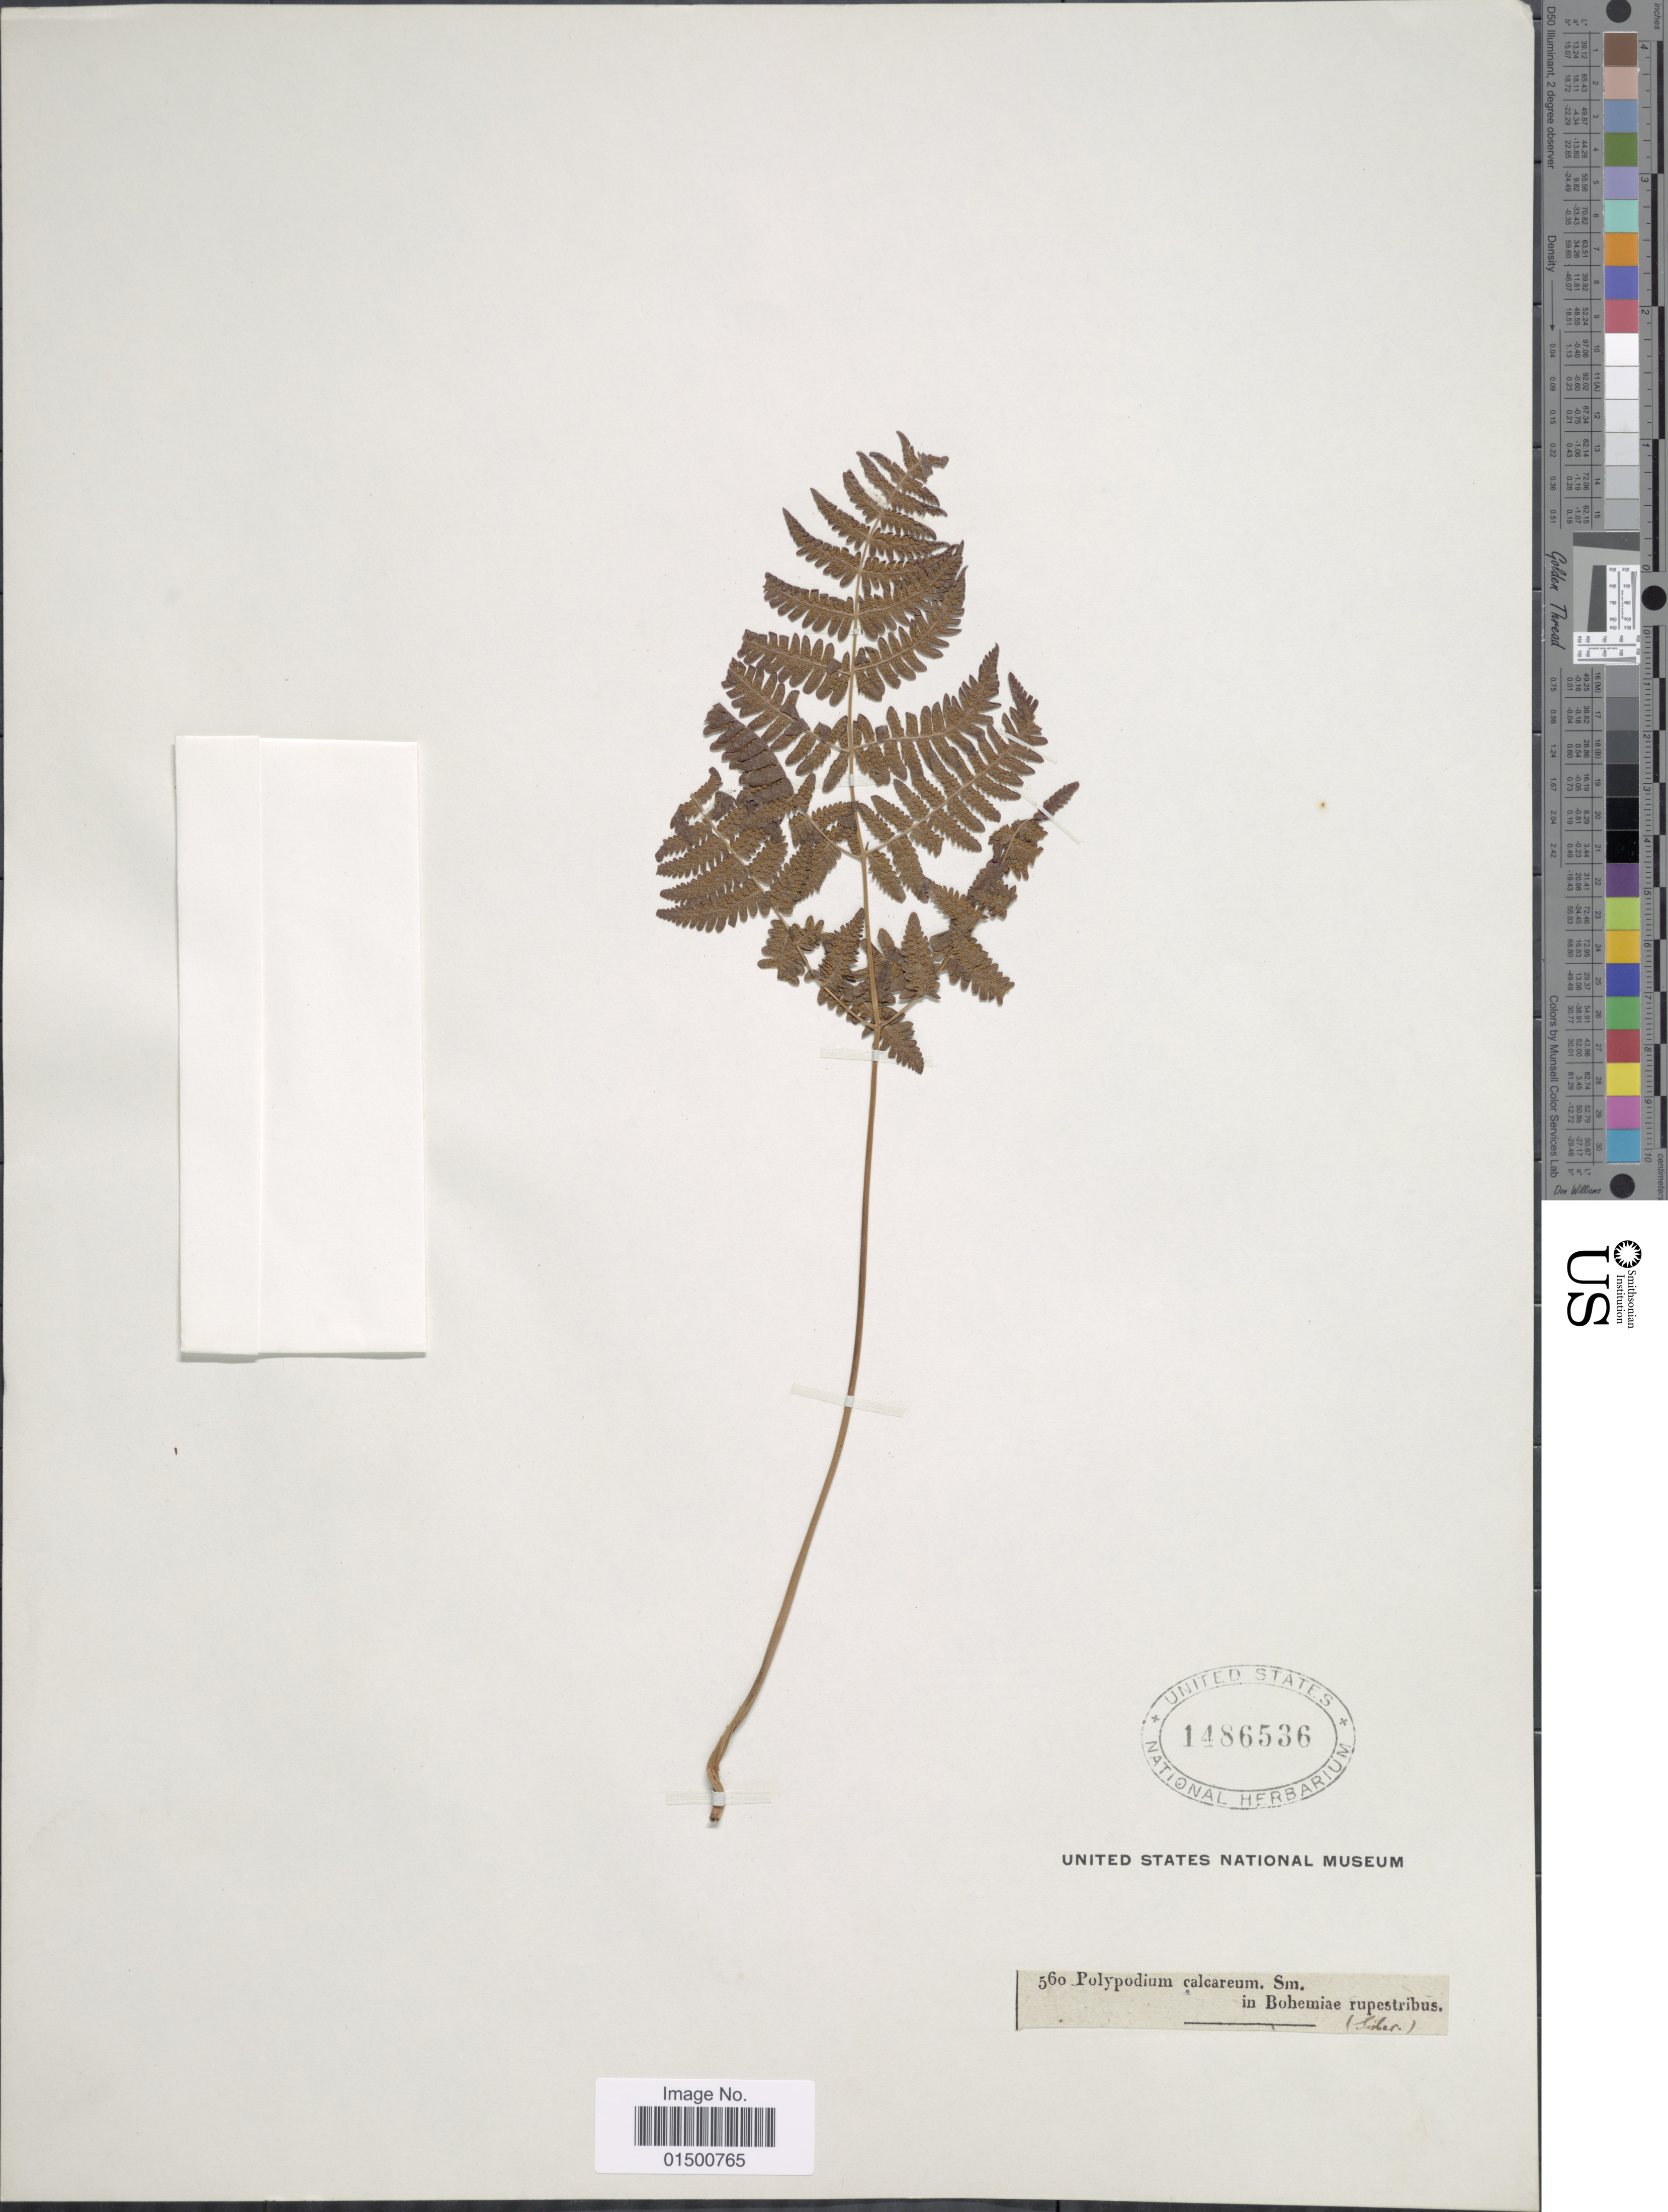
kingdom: Plantae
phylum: Tracheophyta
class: Polypodiopsida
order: Polypodiales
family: Cystopteridaceae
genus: Gymnocarpium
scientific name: Gymnocarpium robertianum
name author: (Hoffm.) Newman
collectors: -- Sieber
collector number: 560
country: Czechia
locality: In Bohemiae rupestribus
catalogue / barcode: US 1486536